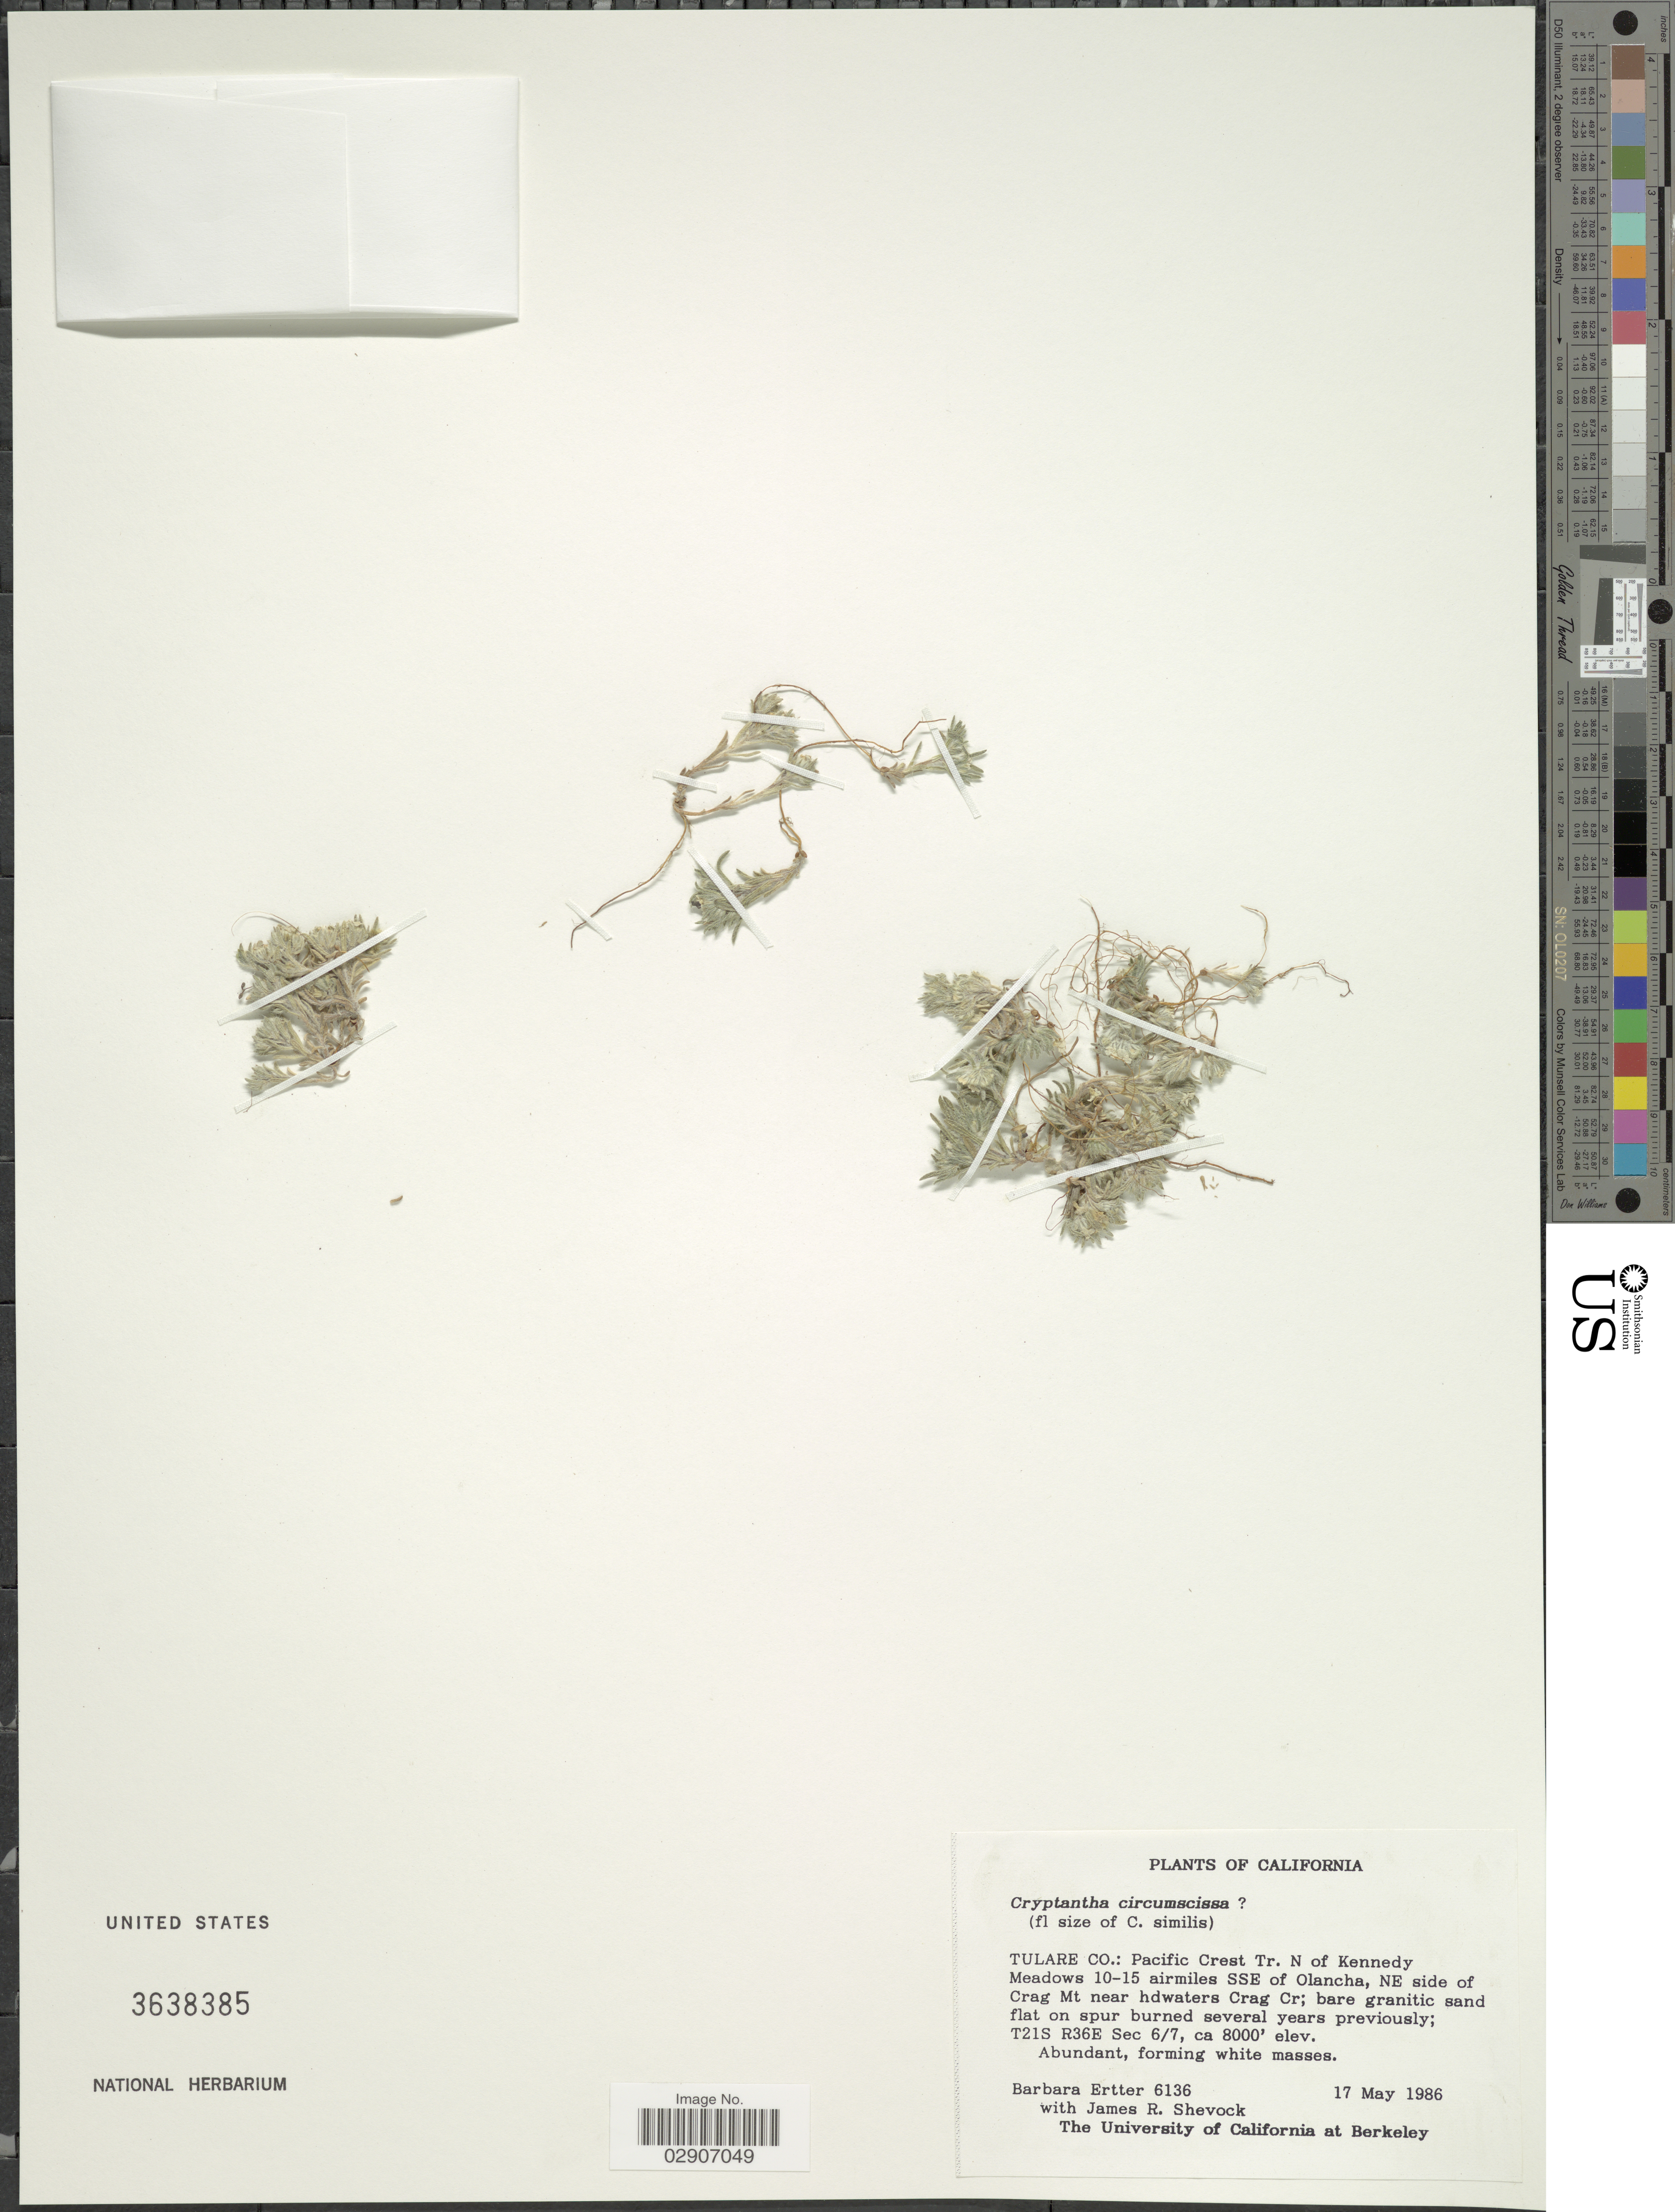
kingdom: Plantae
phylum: Tracheophyta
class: Magnoliopsida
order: Boraginales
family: Boraginaceae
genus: Cryptantha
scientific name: Cryptantha circumscissa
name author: (Hook. & Arn.) I.M. Johnst.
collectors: B. Ertter & J. R. Shevock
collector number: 6136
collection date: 1986-05-17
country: United States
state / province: California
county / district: Tulare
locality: Tulare Co.: Pacific Crest Tr. N of Kennedy Meadows 10-15 airmiles SSE of Olancha, NE side of Crag Mt near hdwaters Crag Cr. T21S R36E sec 3/7.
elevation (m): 2438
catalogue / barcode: US 3638385